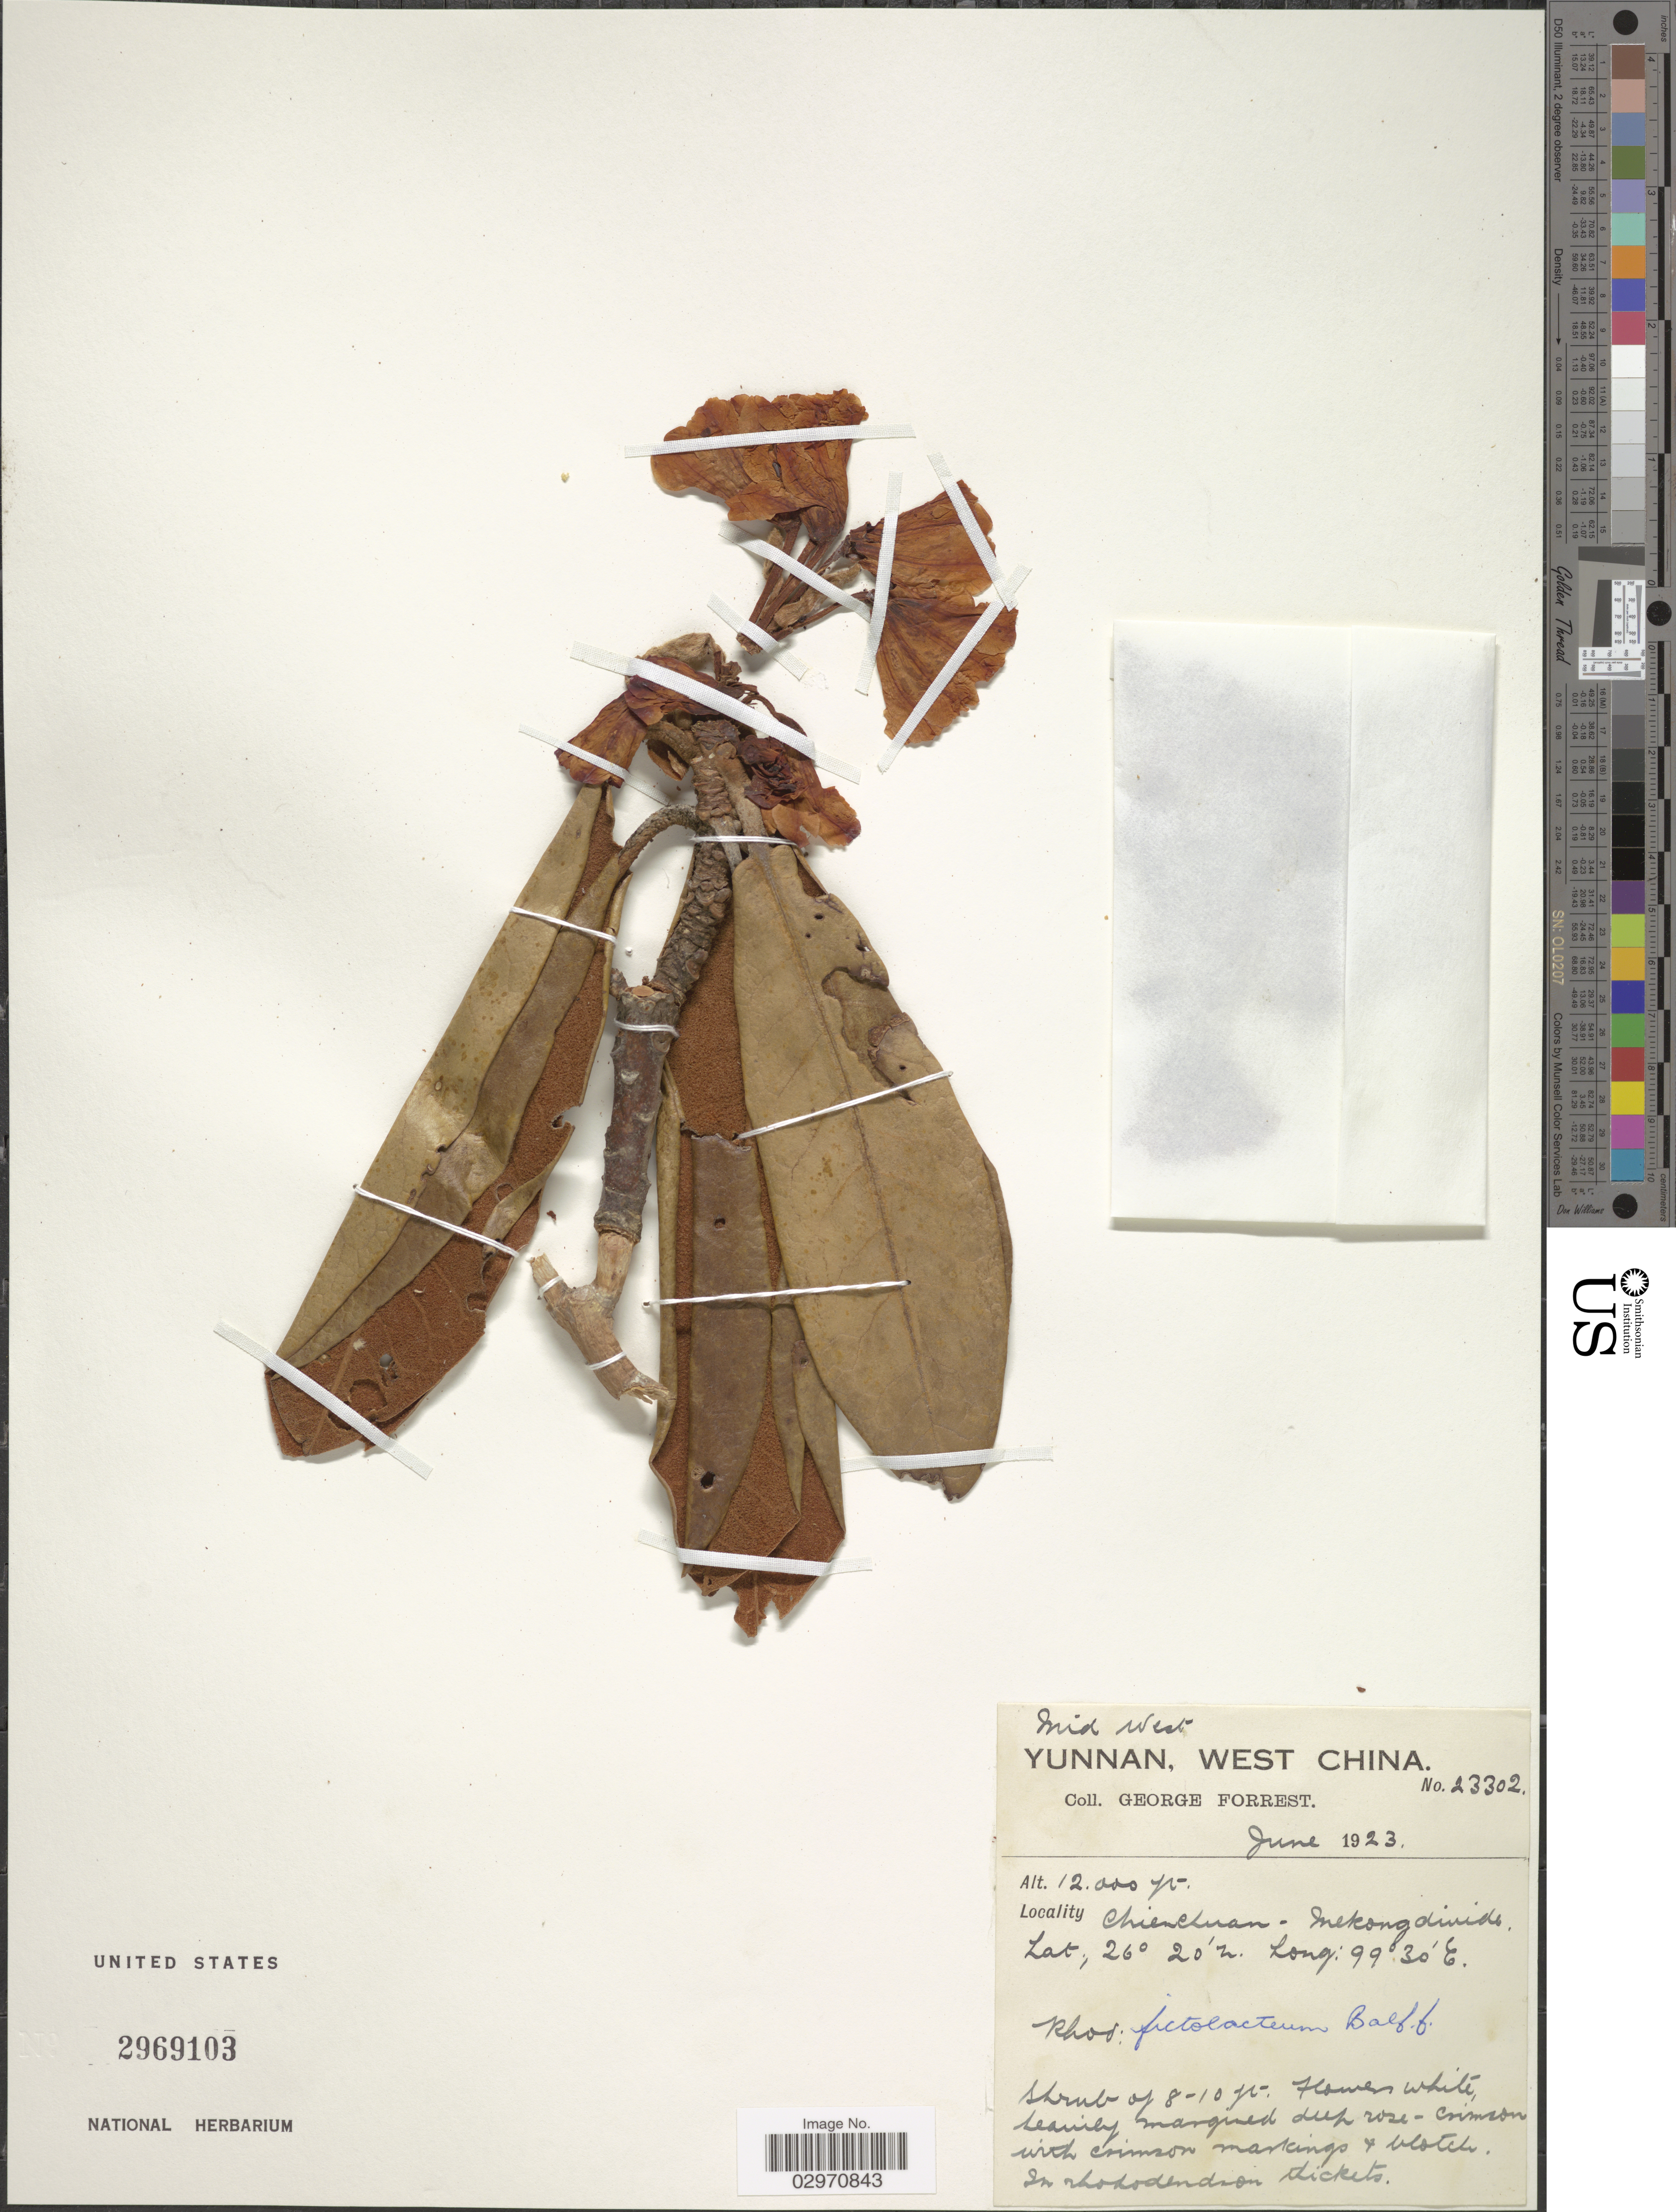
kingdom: Plantae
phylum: Tracheophyta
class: Magnoliopsida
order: Ericales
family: Ericaceae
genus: Rhododendron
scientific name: Rhododendron fictolacteum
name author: Balf. f.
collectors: G. Forrest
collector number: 23302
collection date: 1923-06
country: China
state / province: Yunnan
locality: Mid West Yunnan, West China. Chiencguan-Mekong divide.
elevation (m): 3658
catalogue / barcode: US 2969103